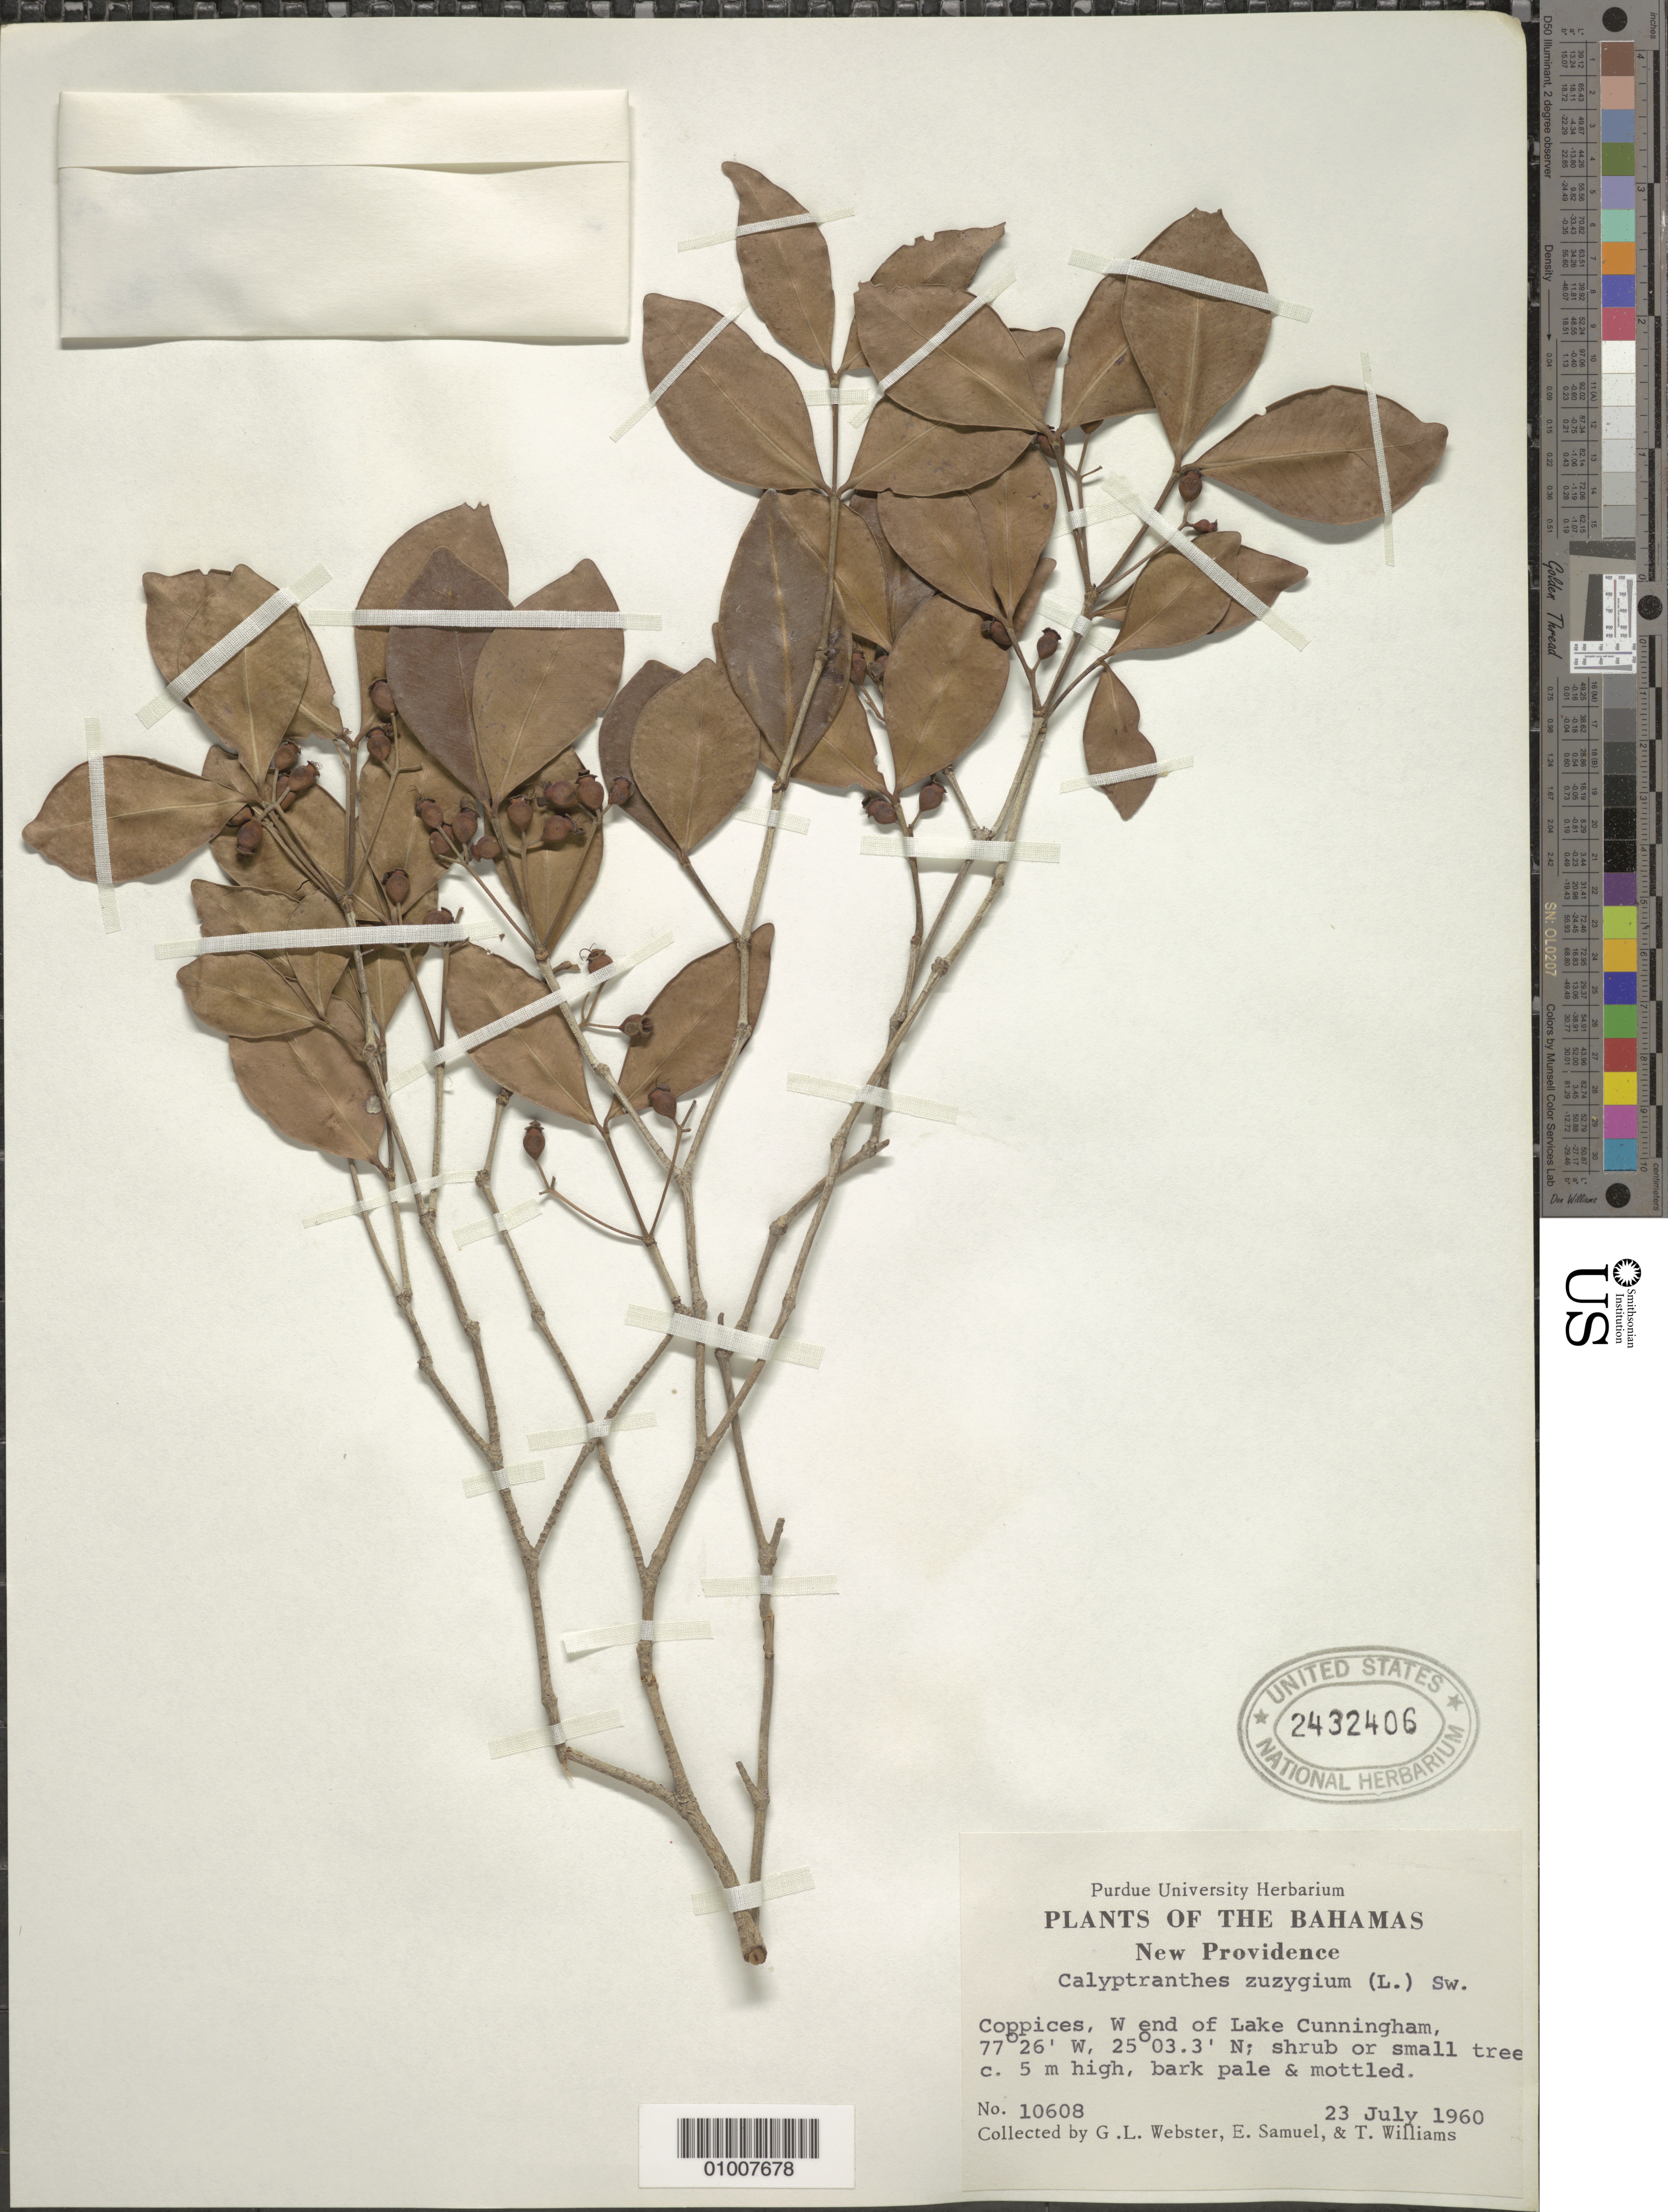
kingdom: Plantae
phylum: Tracheophyta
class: Magnoliopsida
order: Myrtales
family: Myrtaceae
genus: Myrcia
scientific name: Myrcia zuzygium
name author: (L.) A.R. Lourenço & E. Lucas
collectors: G. L. Webster, E. Samuel & T. Williams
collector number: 10608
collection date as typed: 23 Jul 1960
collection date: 1960-07-23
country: Bahamas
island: New Providence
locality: West end of Lake Cunningham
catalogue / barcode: US 2432406